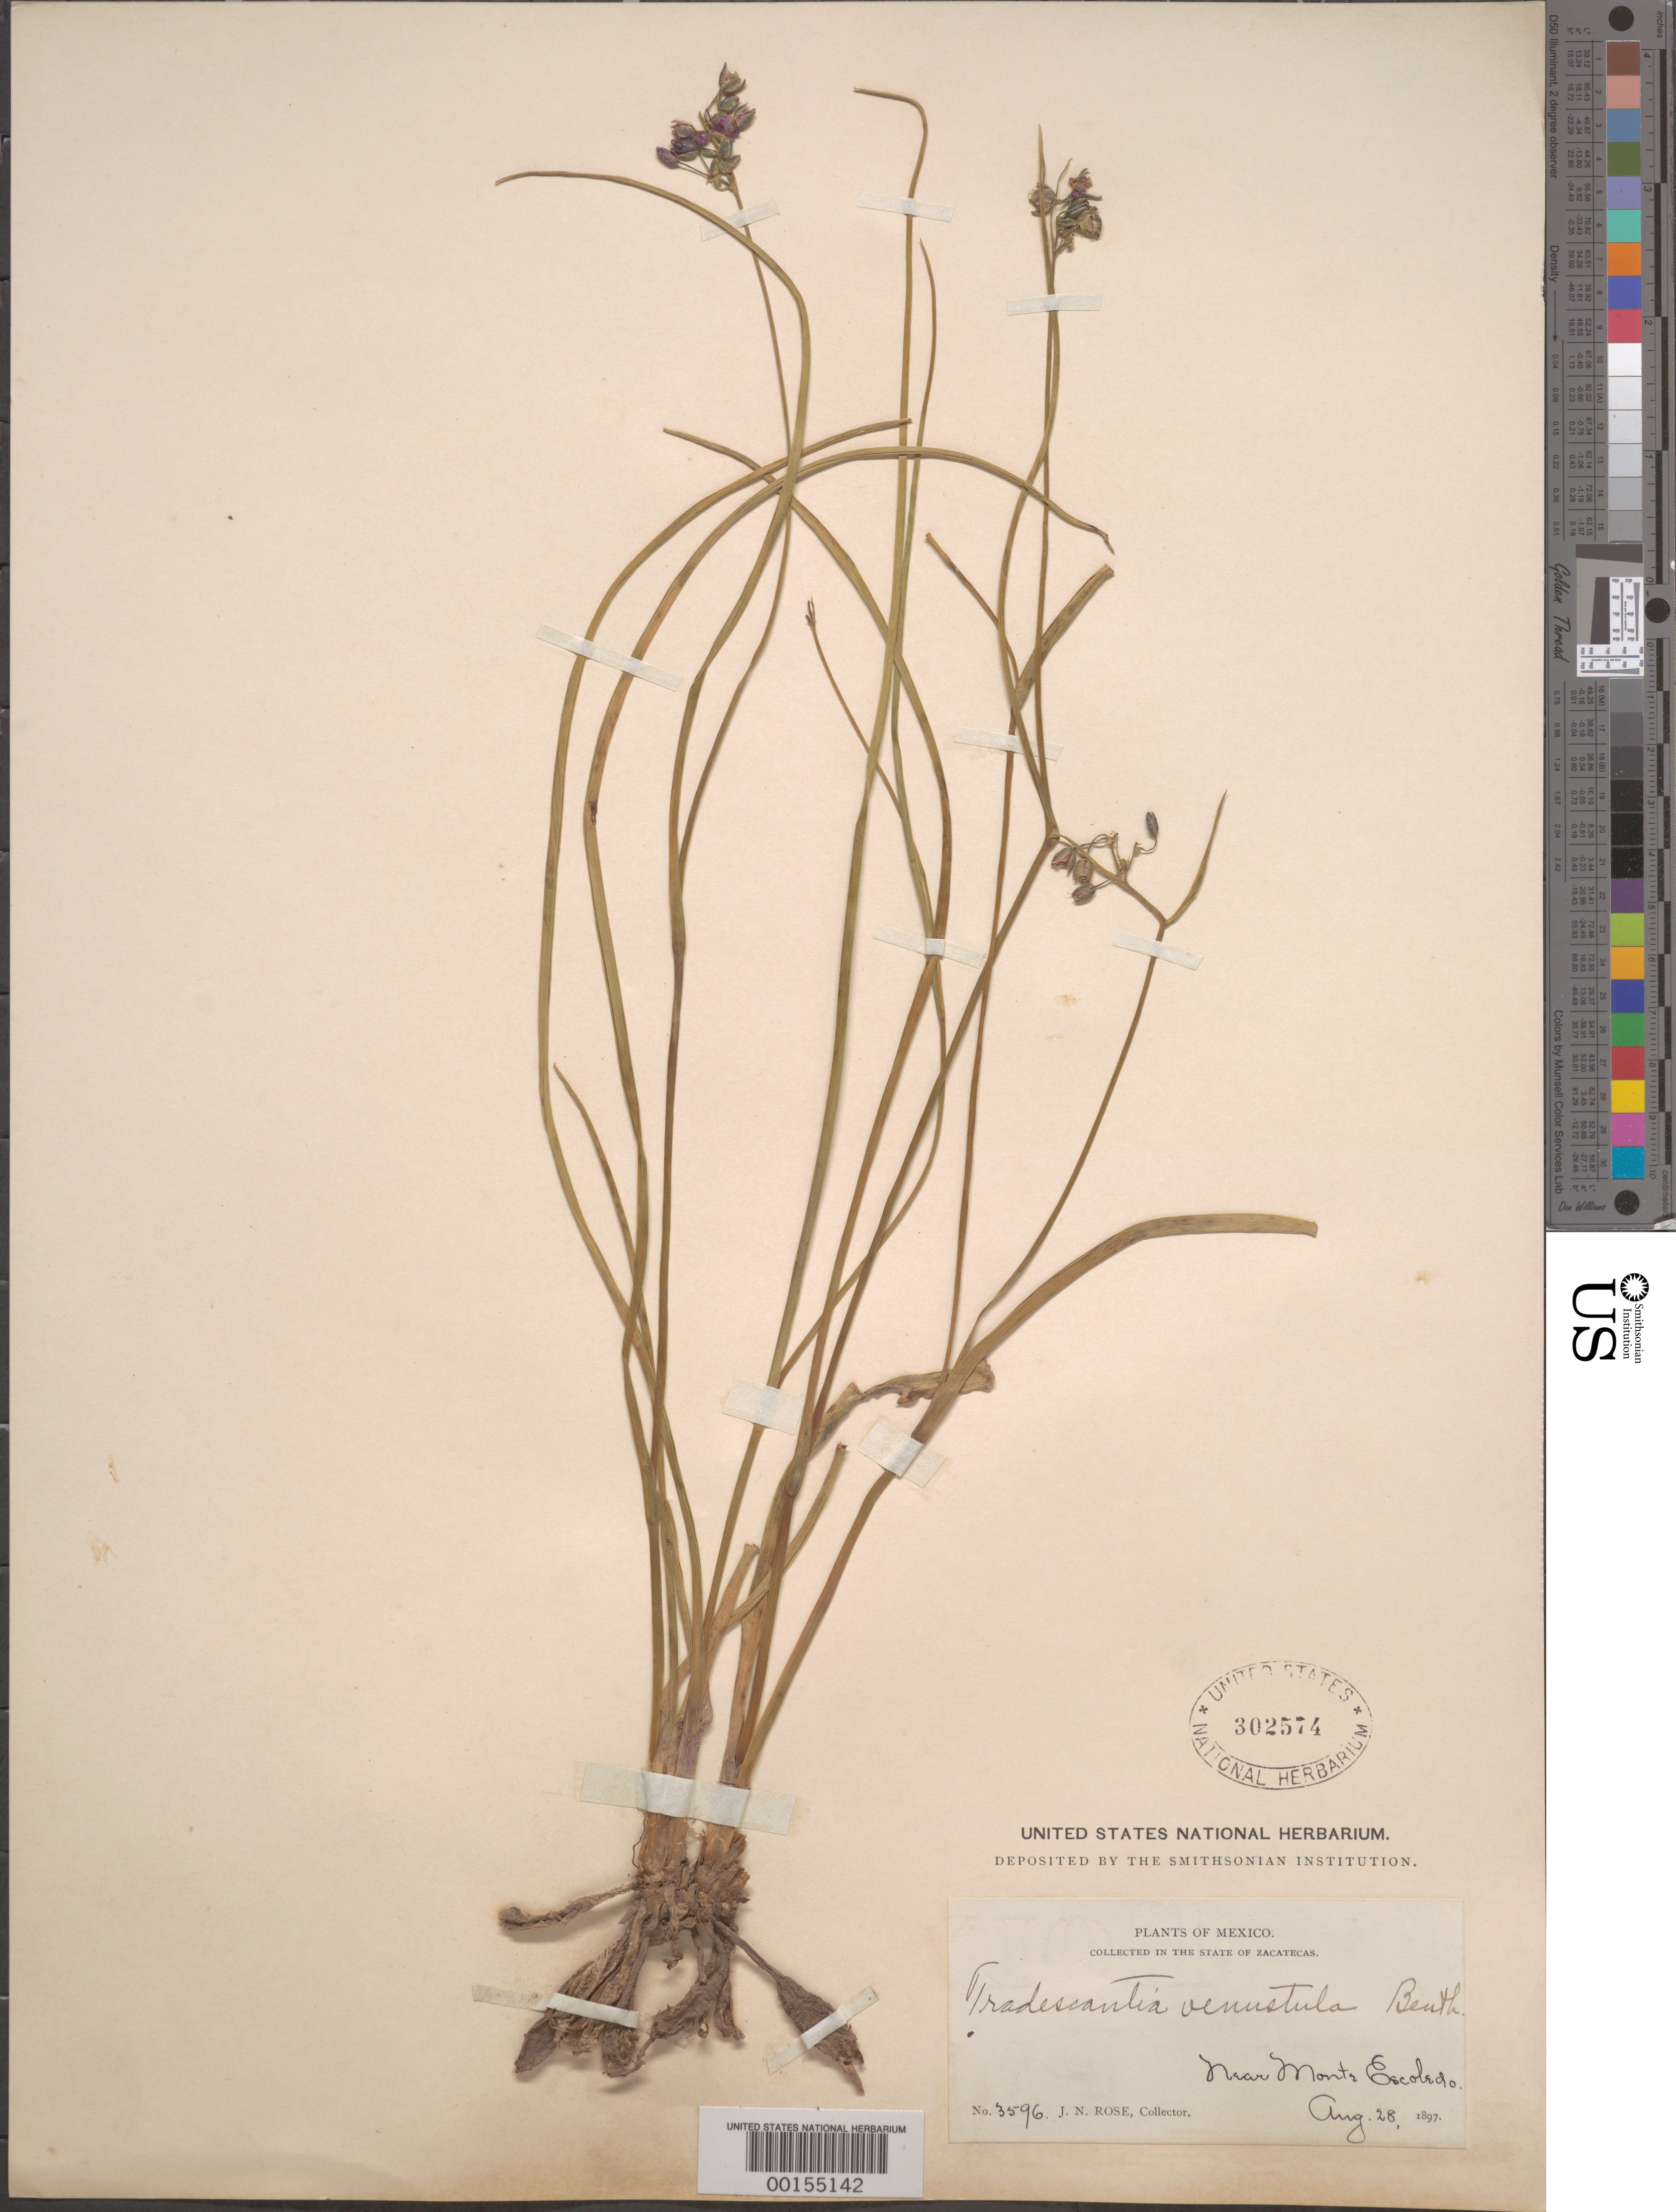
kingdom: Plantae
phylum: Tracheophyta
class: Liliopsida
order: Commelinales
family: Commelinaceae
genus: Gibasis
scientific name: Gibasis linearis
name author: (Benth.) Rohweder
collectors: J. N. Rose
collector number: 3596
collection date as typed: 28 Aug 1897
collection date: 1897-08-28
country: Mexico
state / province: Zacatecas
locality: Near monte escoledo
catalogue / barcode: US 302574